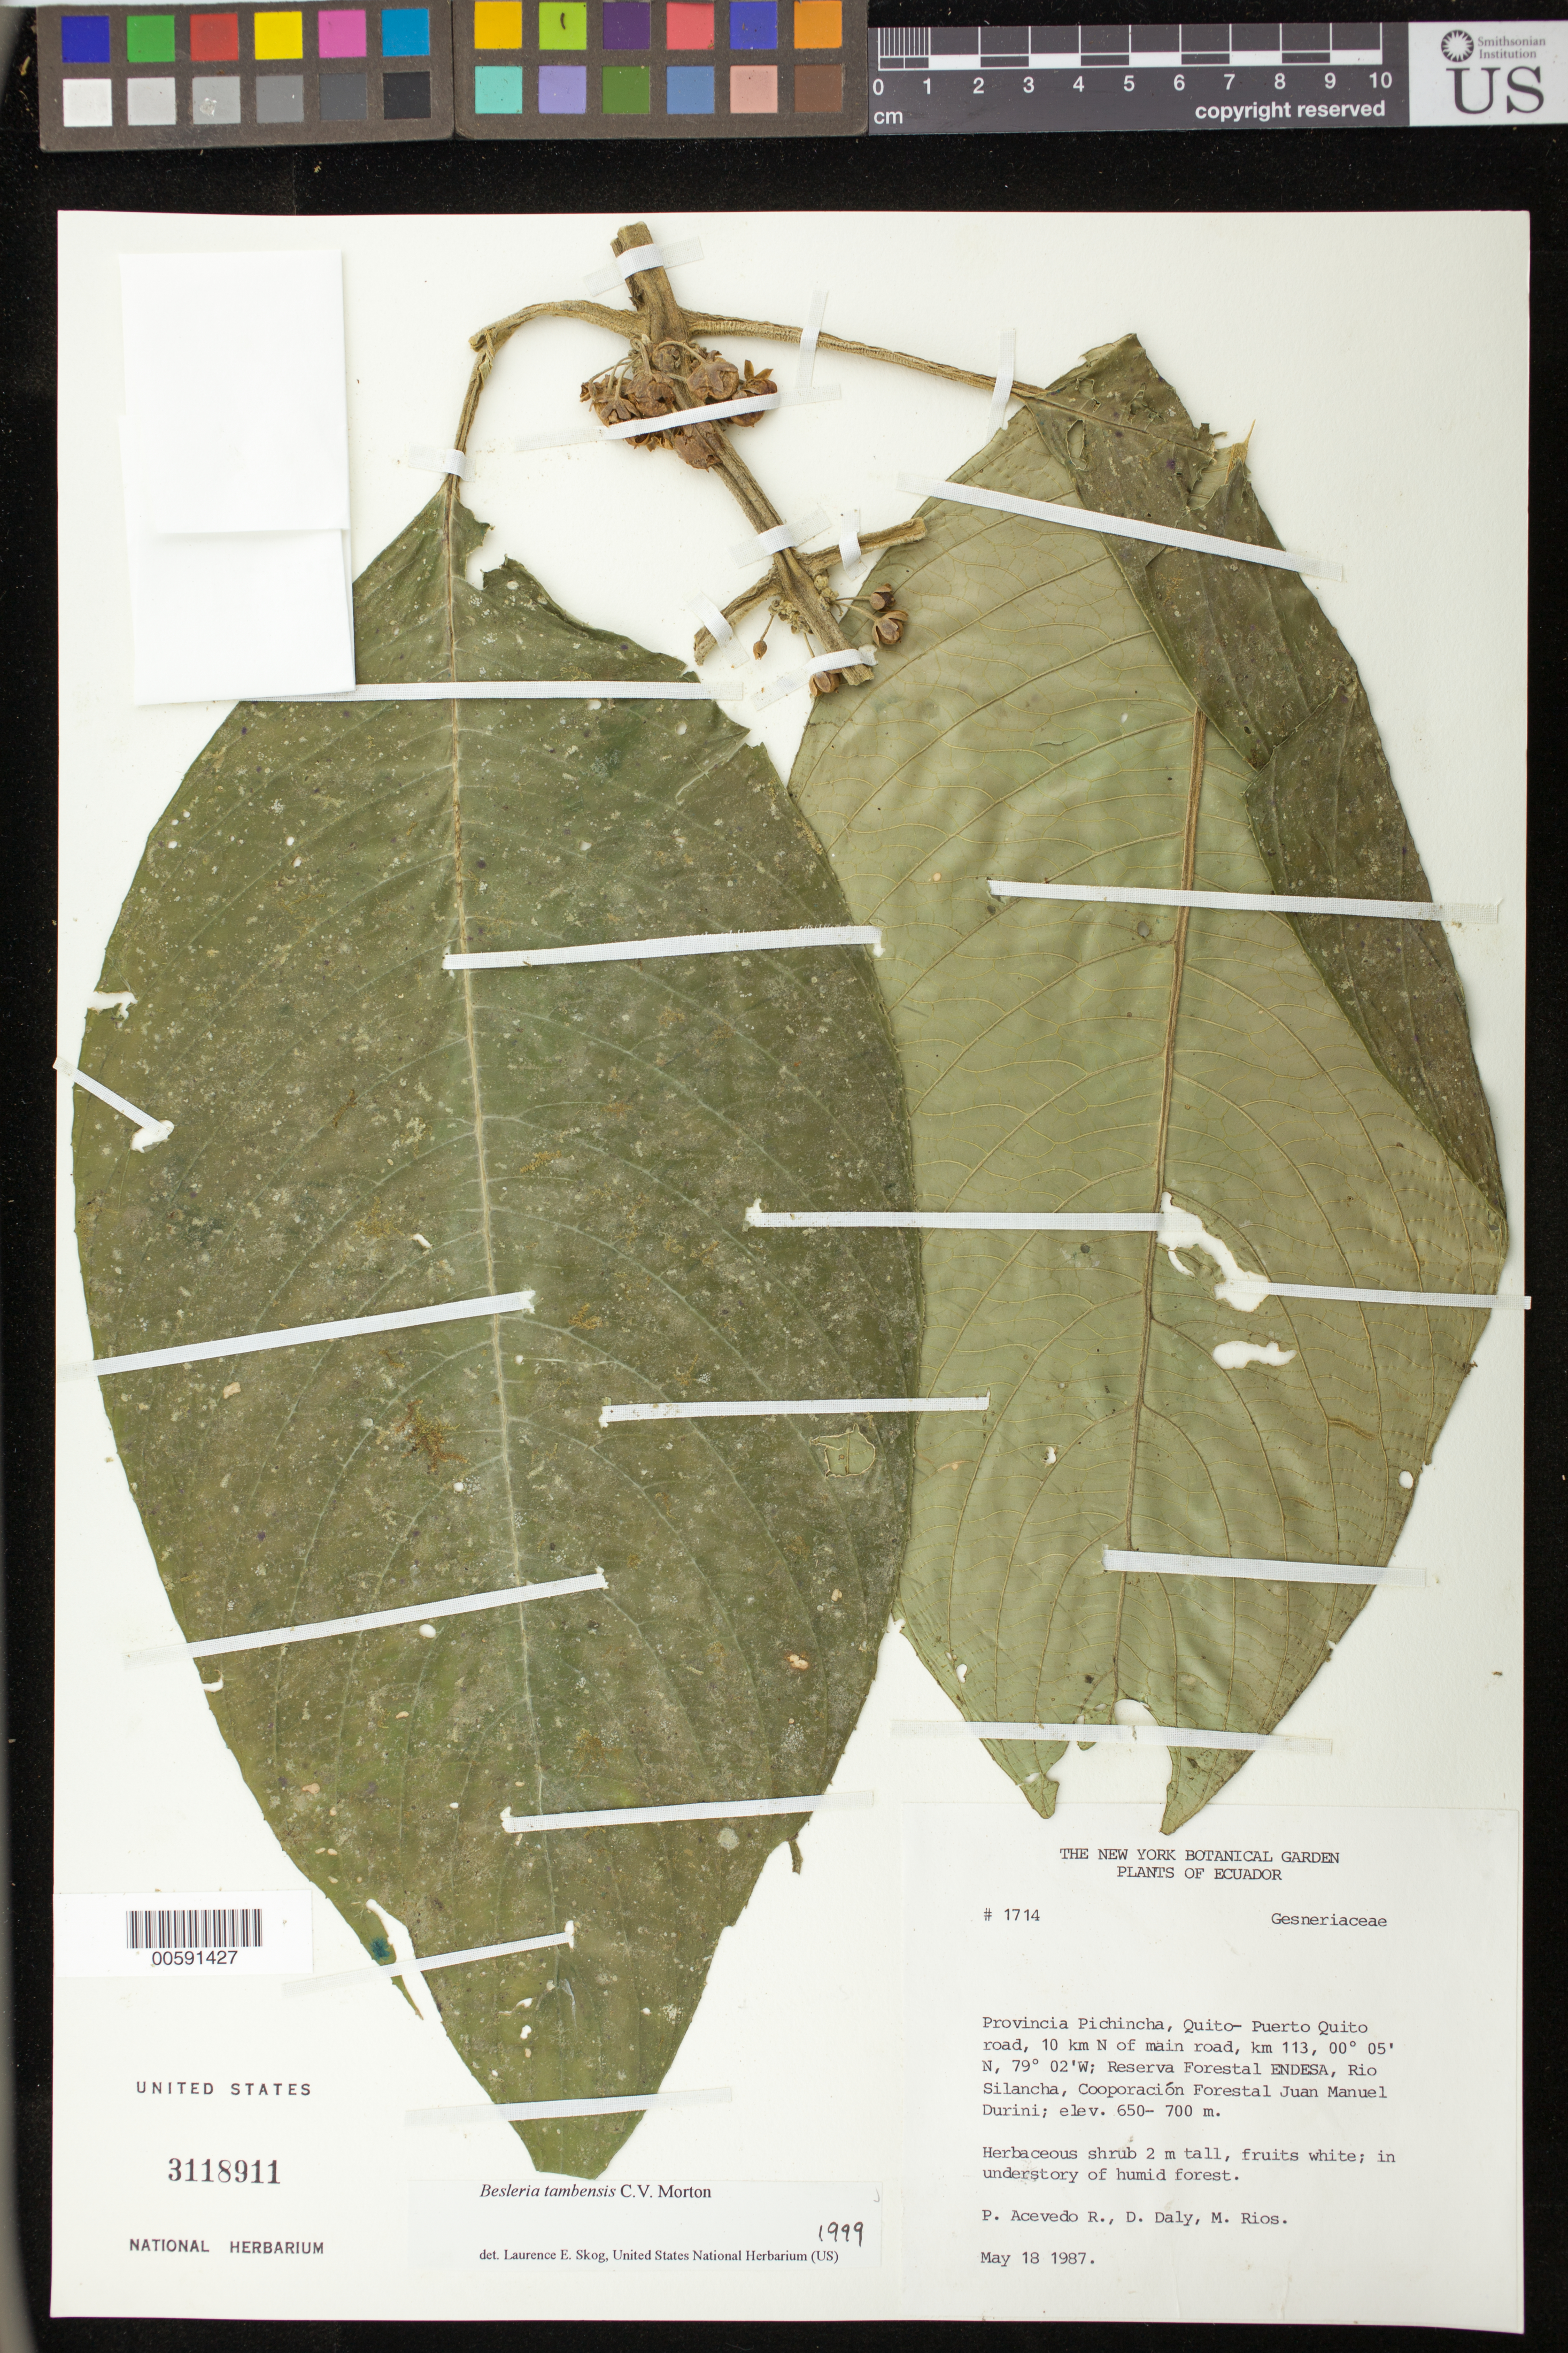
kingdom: Plantae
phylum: Tracheophyta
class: Magnoliopsida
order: Lamiales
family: Gesneriaceae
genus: Besleria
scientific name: Besleria tambensis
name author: C.V. Morton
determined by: Skog, Laurence E.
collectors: P. Acevedo-Rodr., D. C. Daly & M. Rios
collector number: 1714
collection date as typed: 18 May 1987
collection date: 1987-05-18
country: Ecuador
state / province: Pichincha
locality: Quito - Puerto Quito road, 10 km N of main road, km 113, Reserva Forestal ENDESA, Rio Silancha, Cooporación Forestal Juan Manuel Durini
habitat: In understory of humid forest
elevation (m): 650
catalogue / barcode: US 3118911